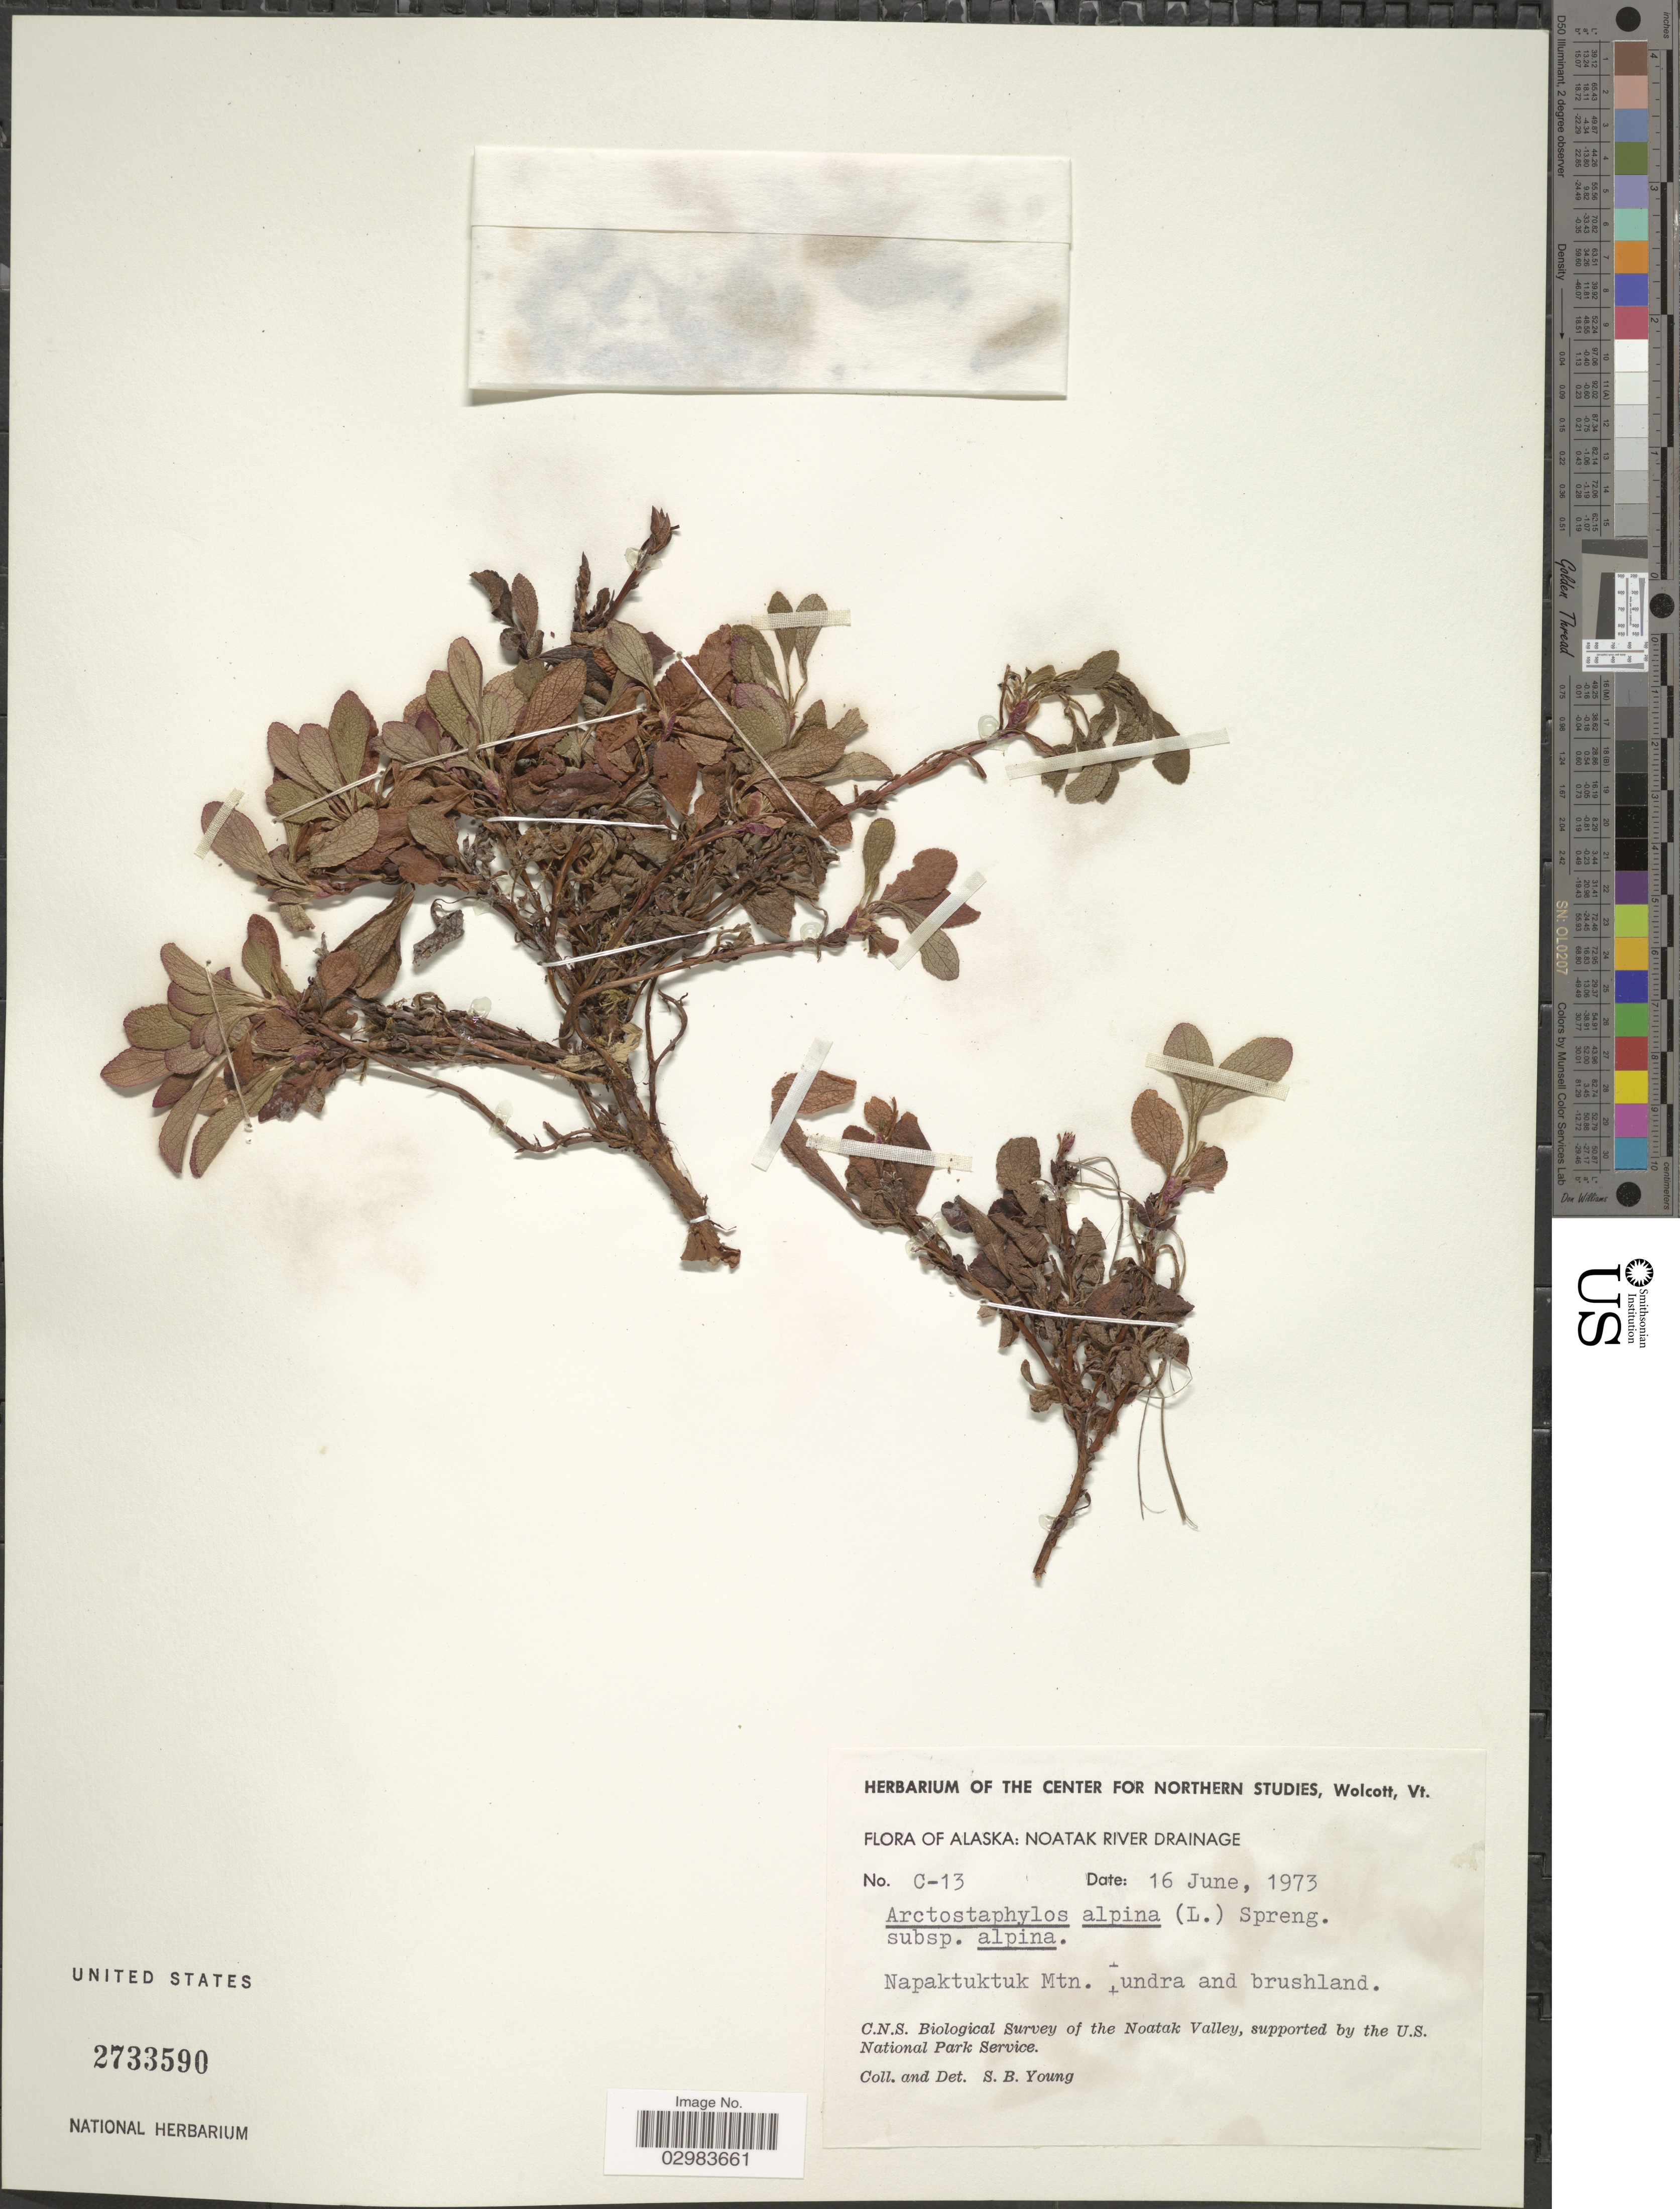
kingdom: Plantae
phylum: Tracheophyta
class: Magnoliopsida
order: Ericales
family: Ericaceae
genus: Arctostaphylos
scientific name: Arctostaphylos alpina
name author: (L.) Spreng.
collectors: S. Young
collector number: C-13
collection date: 1973-06-16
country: United States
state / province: Alaska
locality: Noatak River Drainage. Napaktuktuk Mtn. Tundra and brusland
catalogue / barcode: US 2733590